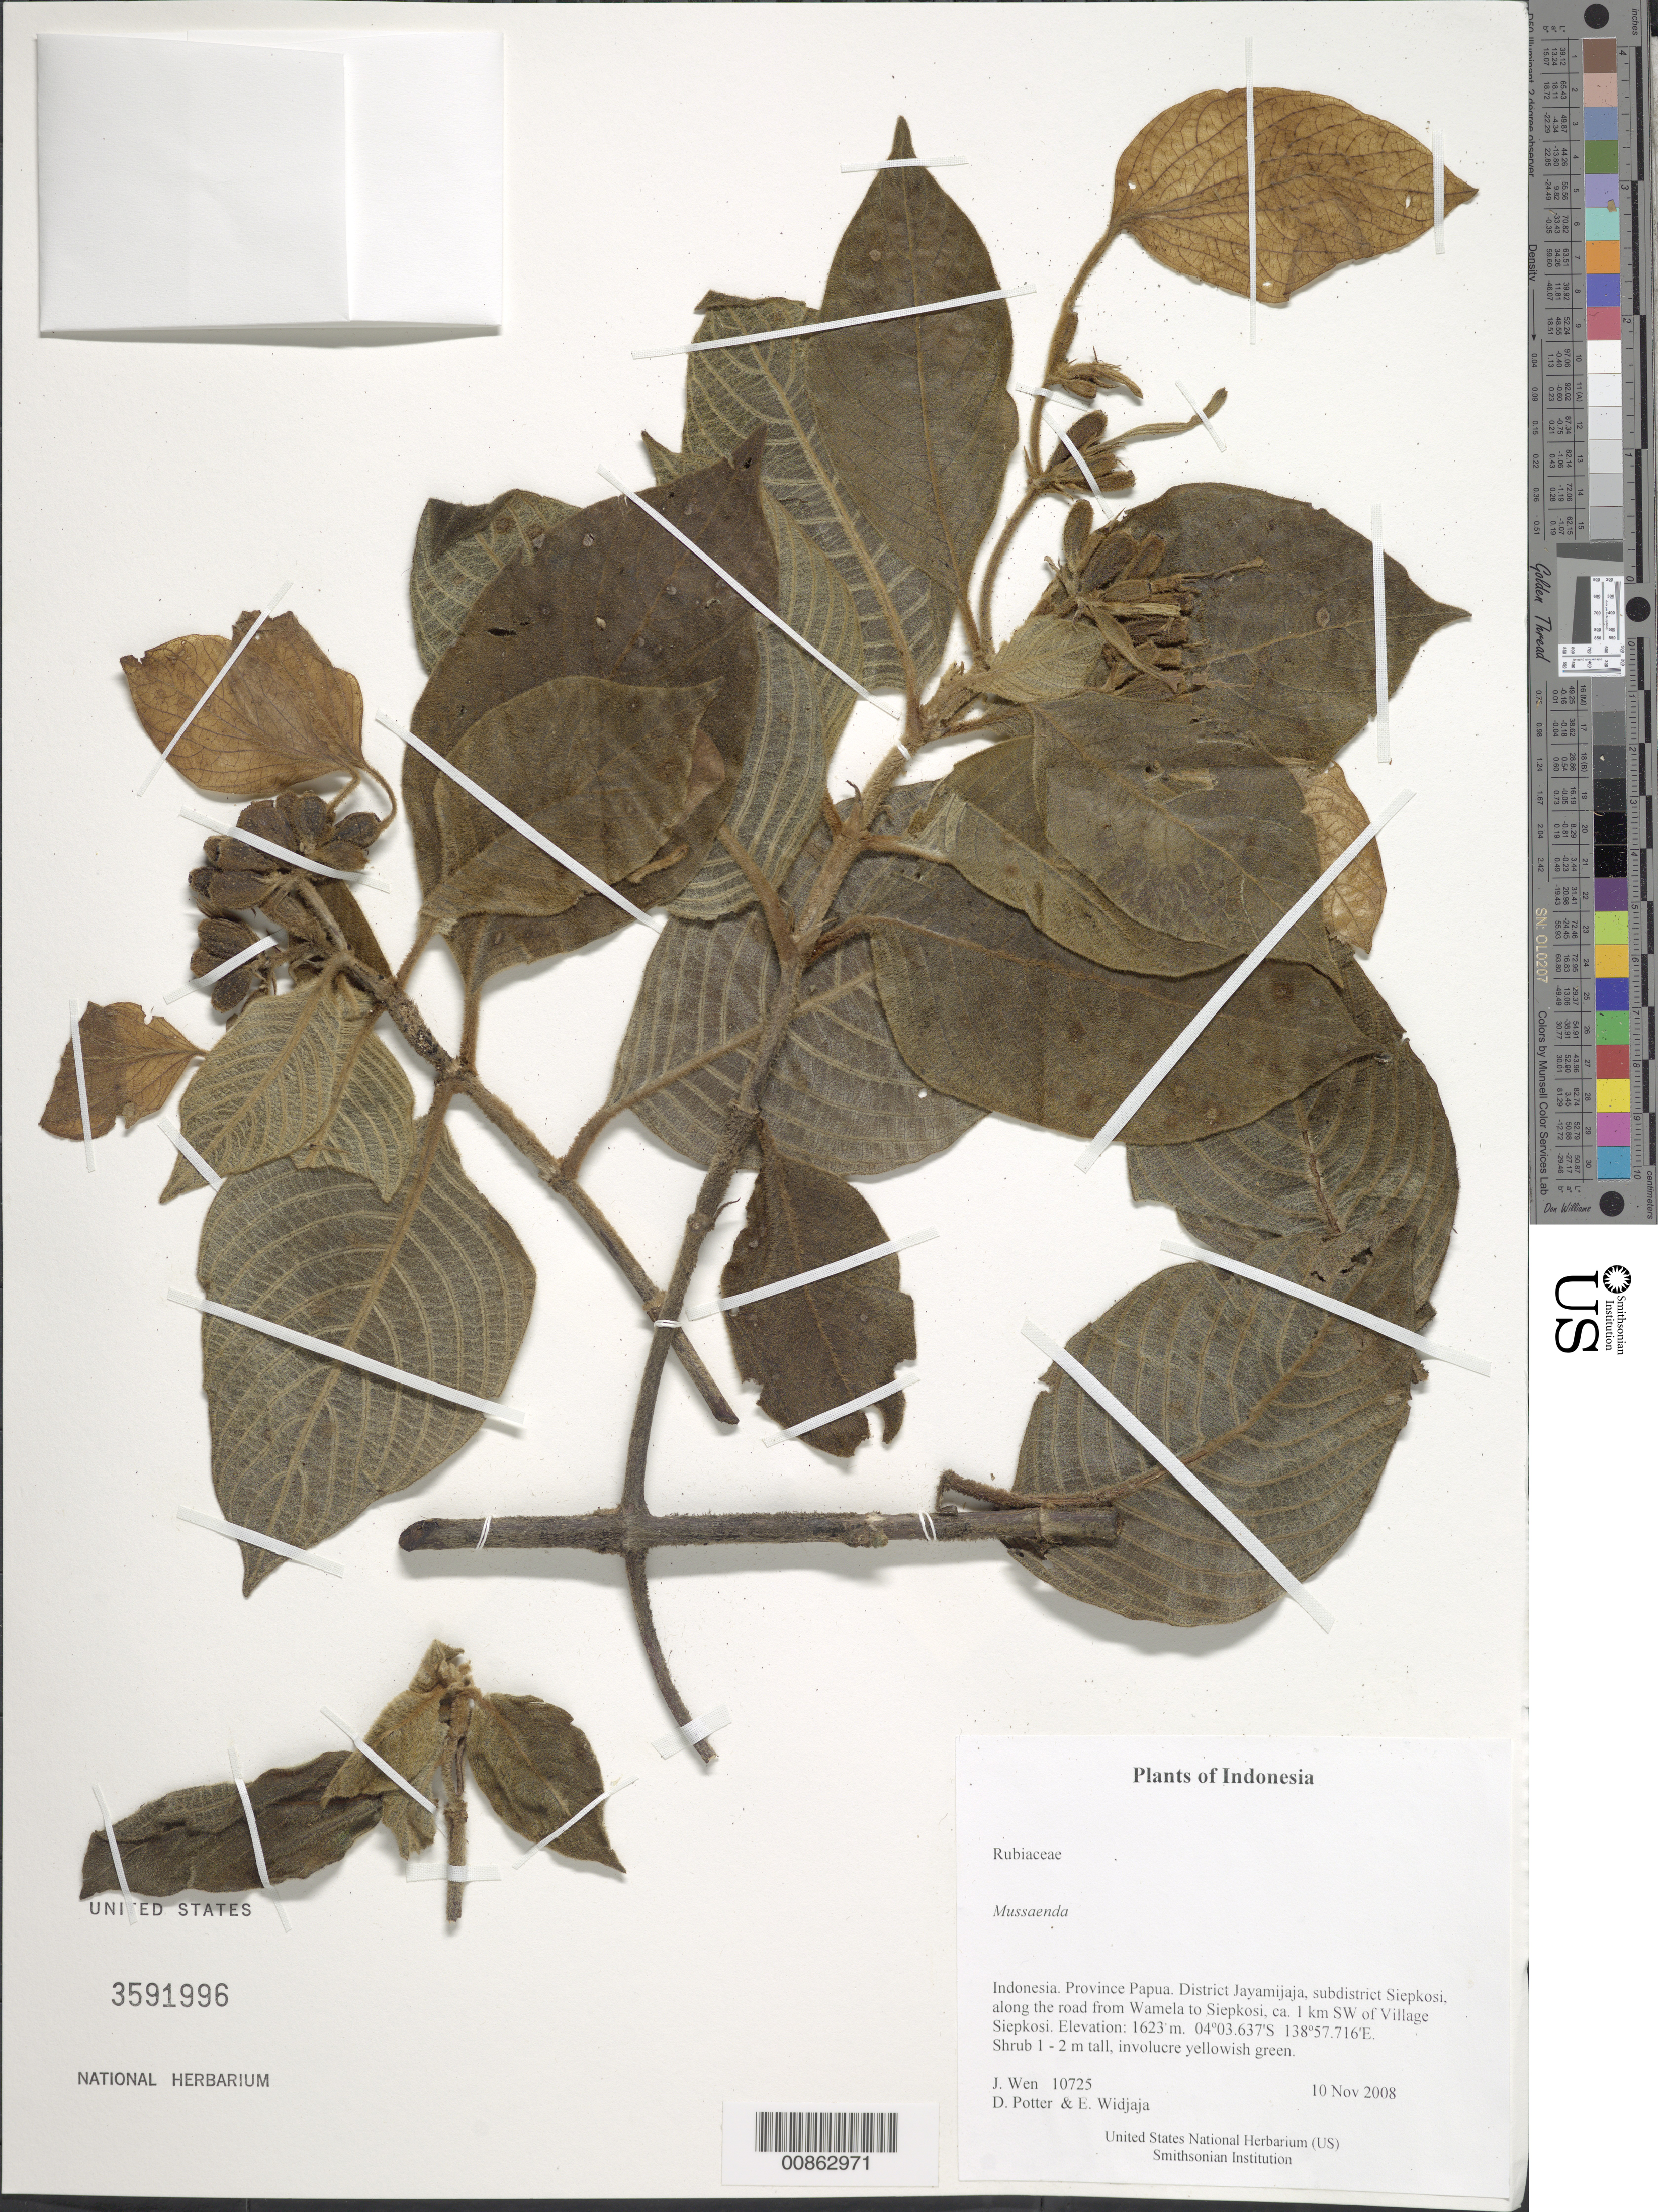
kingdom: Plantae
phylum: Tracheophyta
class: Magnoliopsida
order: Gentianales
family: Rubiaceae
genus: Mussaenda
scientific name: Mussaenda sp.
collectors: J. Wen, D. Potter & E. A. Widjaja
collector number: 10725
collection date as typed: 10 Nov 2008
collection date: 2008-11-10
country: Indonesia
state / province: Papua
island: New Guinea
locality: District Jayamijaja, subdistrict Siepkosi, along the road from Wamela to Siepkosi, ca. 1 km SW of Village Siepkosi. Irian Barat.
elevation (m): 1623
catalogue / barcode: US 3591996